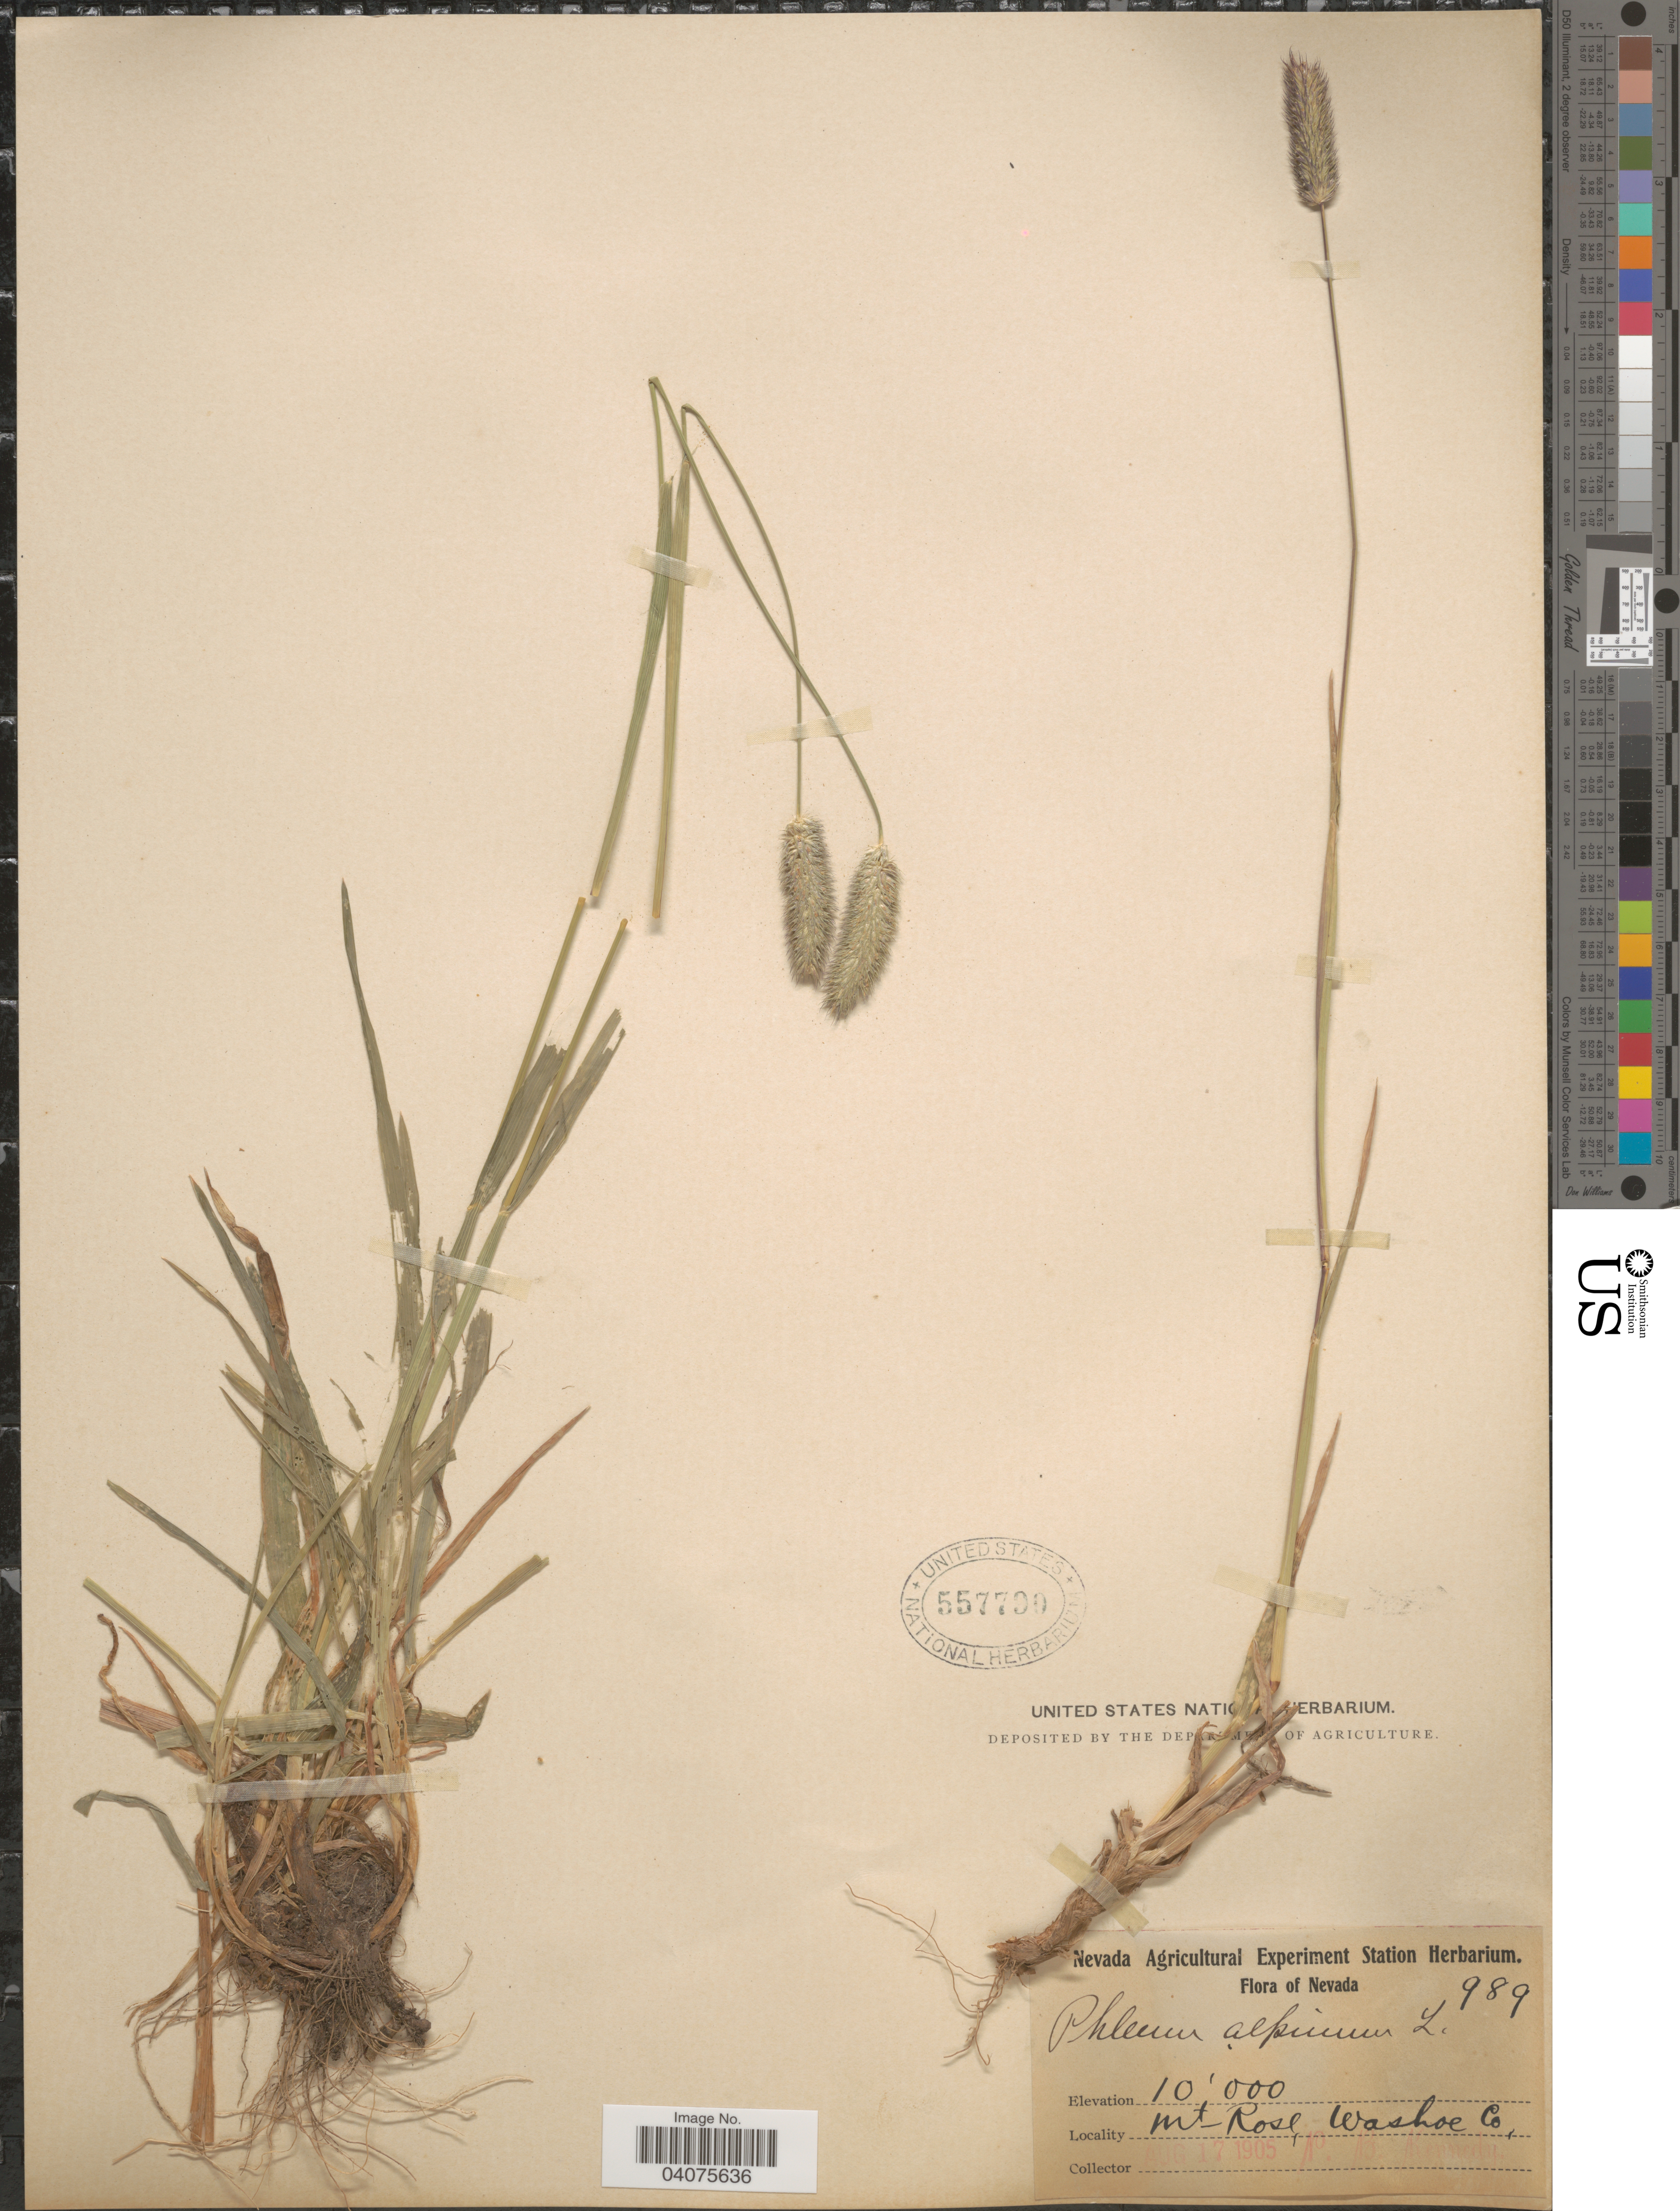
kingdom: Plantae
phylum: Tracheophyta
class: Liliopsida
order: Poales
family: Poaceae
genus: Phleum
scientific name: Phleum alpinum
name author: L.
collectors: P. B. Kennedy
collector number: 989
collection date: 1905-08-17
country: United States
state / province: Nevada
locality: Mt Rose, Washoe Co.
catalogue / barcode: US 557790